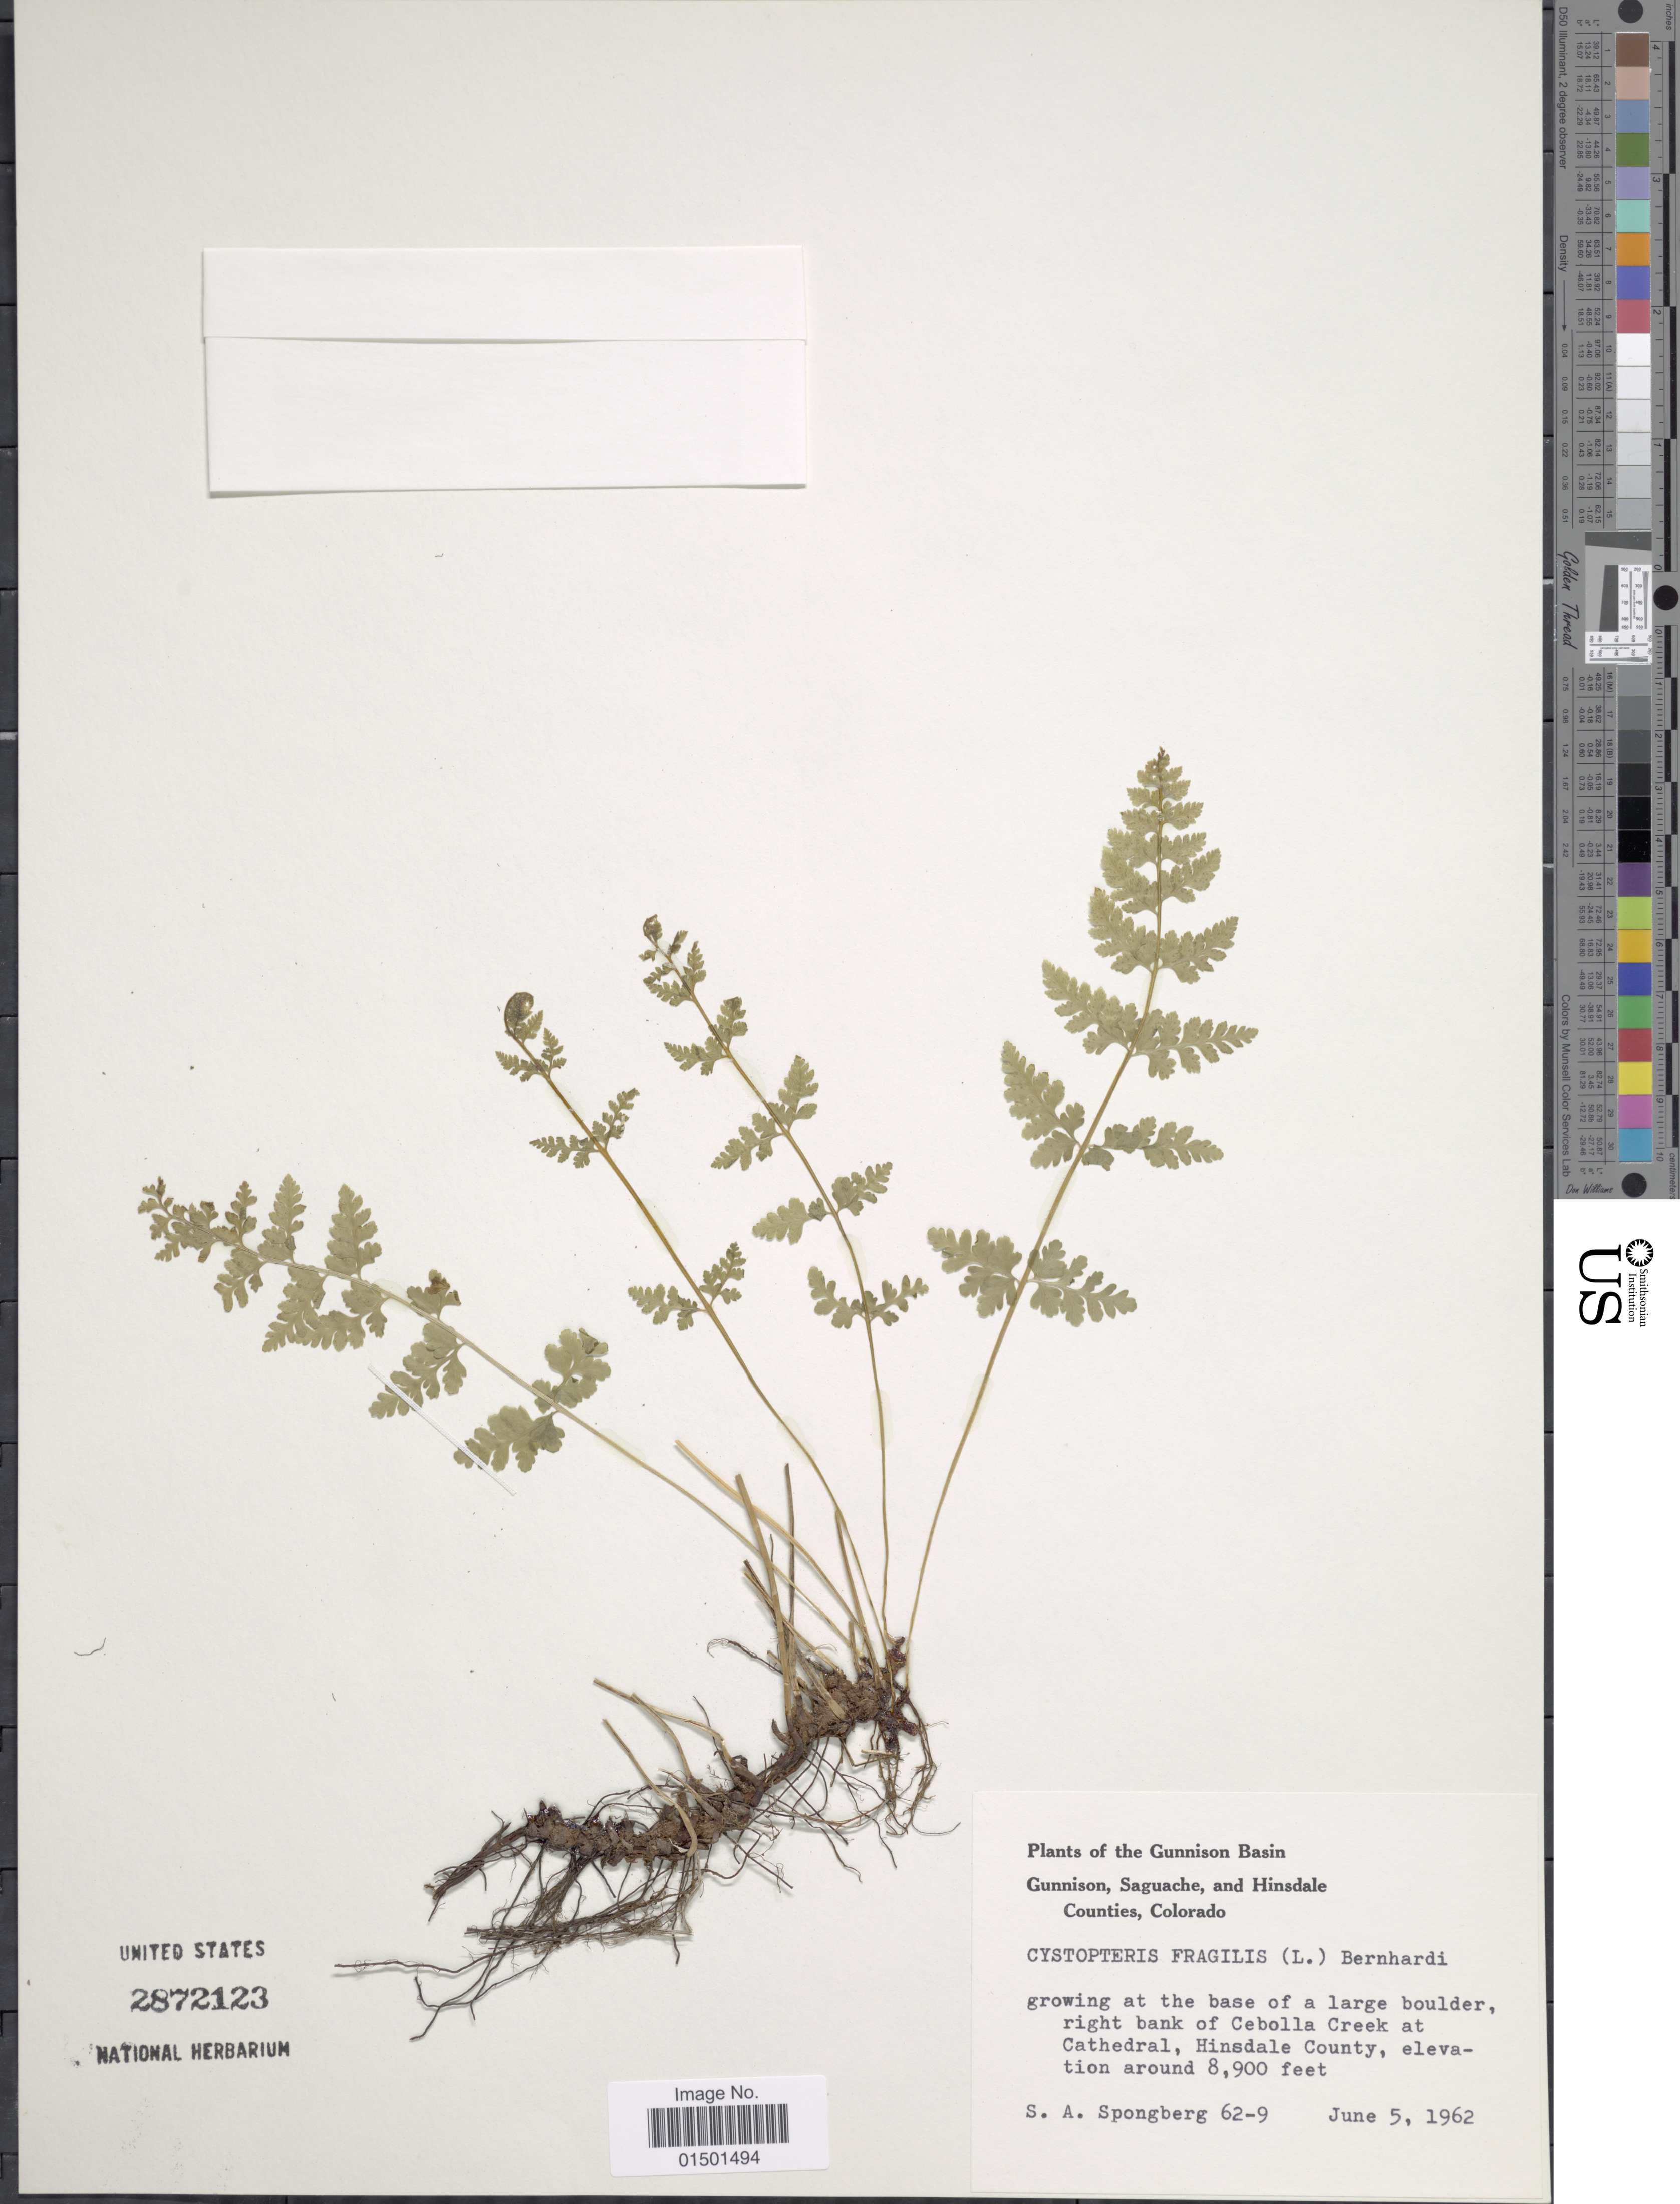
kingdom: Plantae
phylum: Tracheophyta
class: Polypodiopsida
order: Polypodiales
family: Cystopteridaceae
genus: Cystopteris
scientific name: Cystopteris fragilis var. fragilis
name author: (L.) Bernh.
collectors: S. A.Spongberg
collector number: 62-9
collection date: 1962-06-05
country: United States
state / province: Colorado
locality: The Gunnison Basin Gunnison, Saguache, and Hinsdale Counties. Growing at the base of a large boulder, right bank of Cebolla Creek at Cathedral, Hinsdale County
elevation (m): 2713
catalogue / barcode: US 2872123